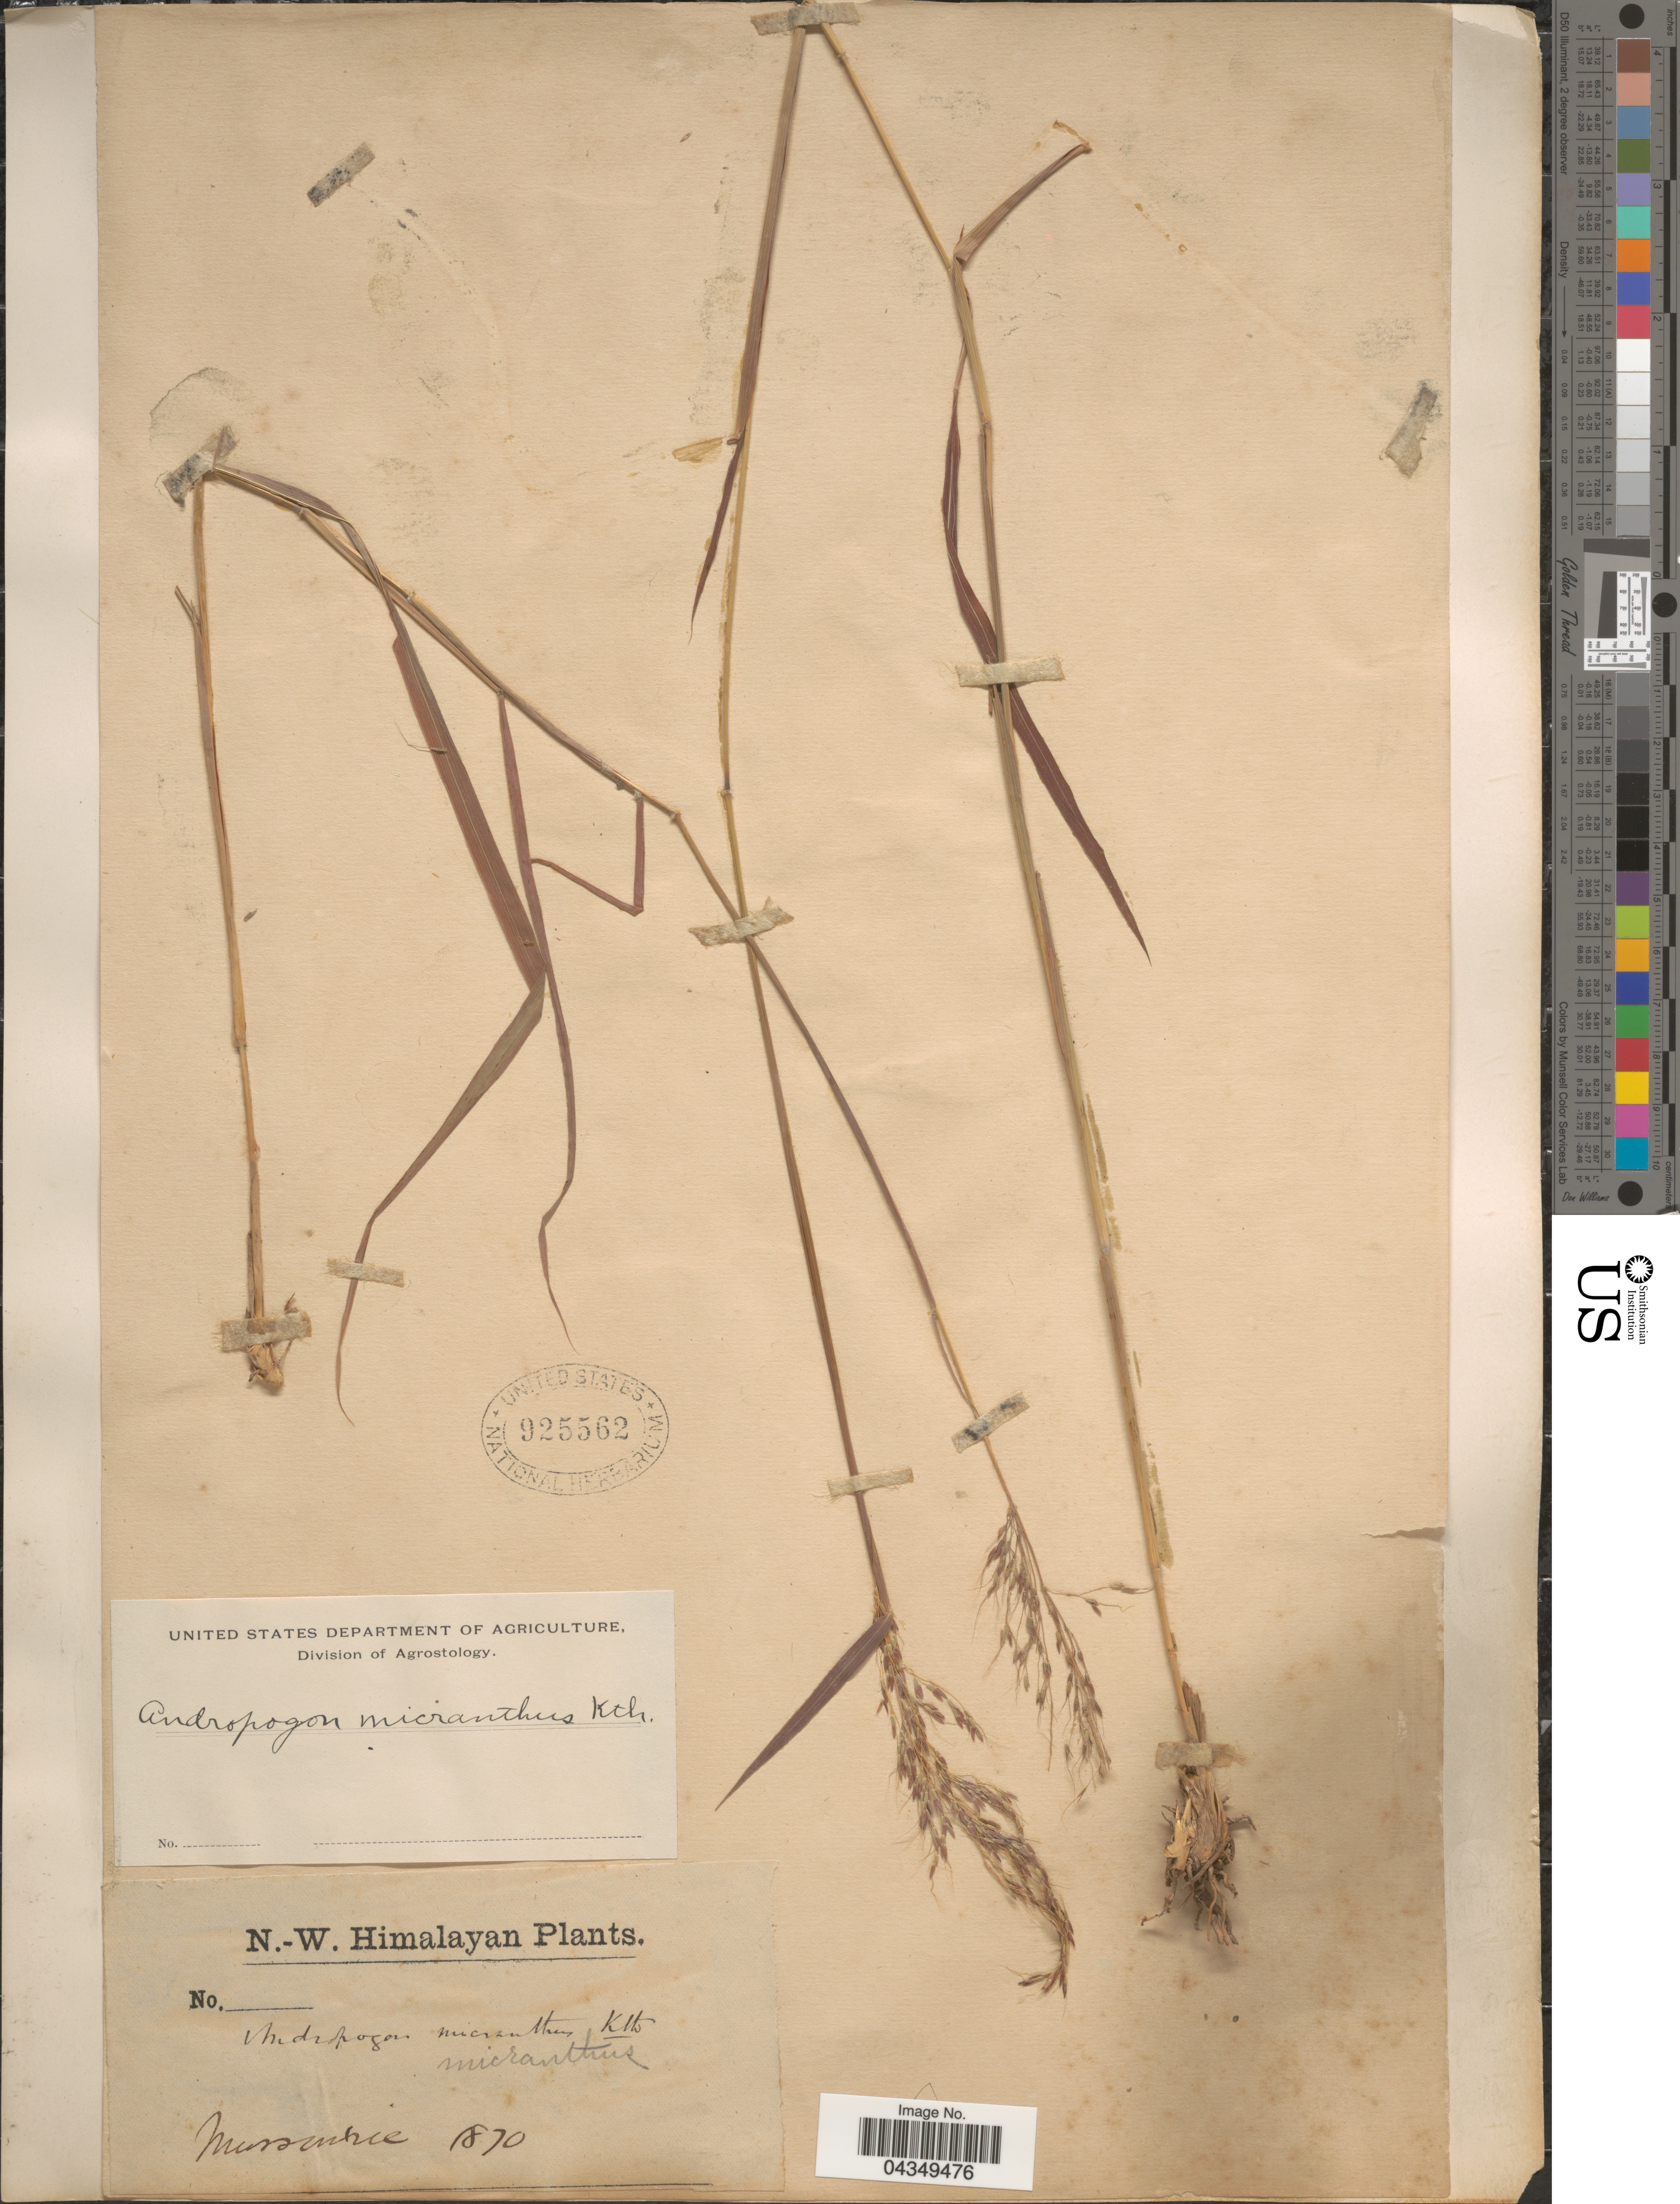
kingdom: Plantae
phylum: Tracheophyta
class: Liliopsida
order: Poales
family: Poaceae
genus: Capillipedium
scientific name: Capillipedium parviflorum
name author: (R. Br.) Stapf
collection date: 1870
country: India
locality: N.-W. Himalayan. Mussourie.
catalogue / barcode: US 925562